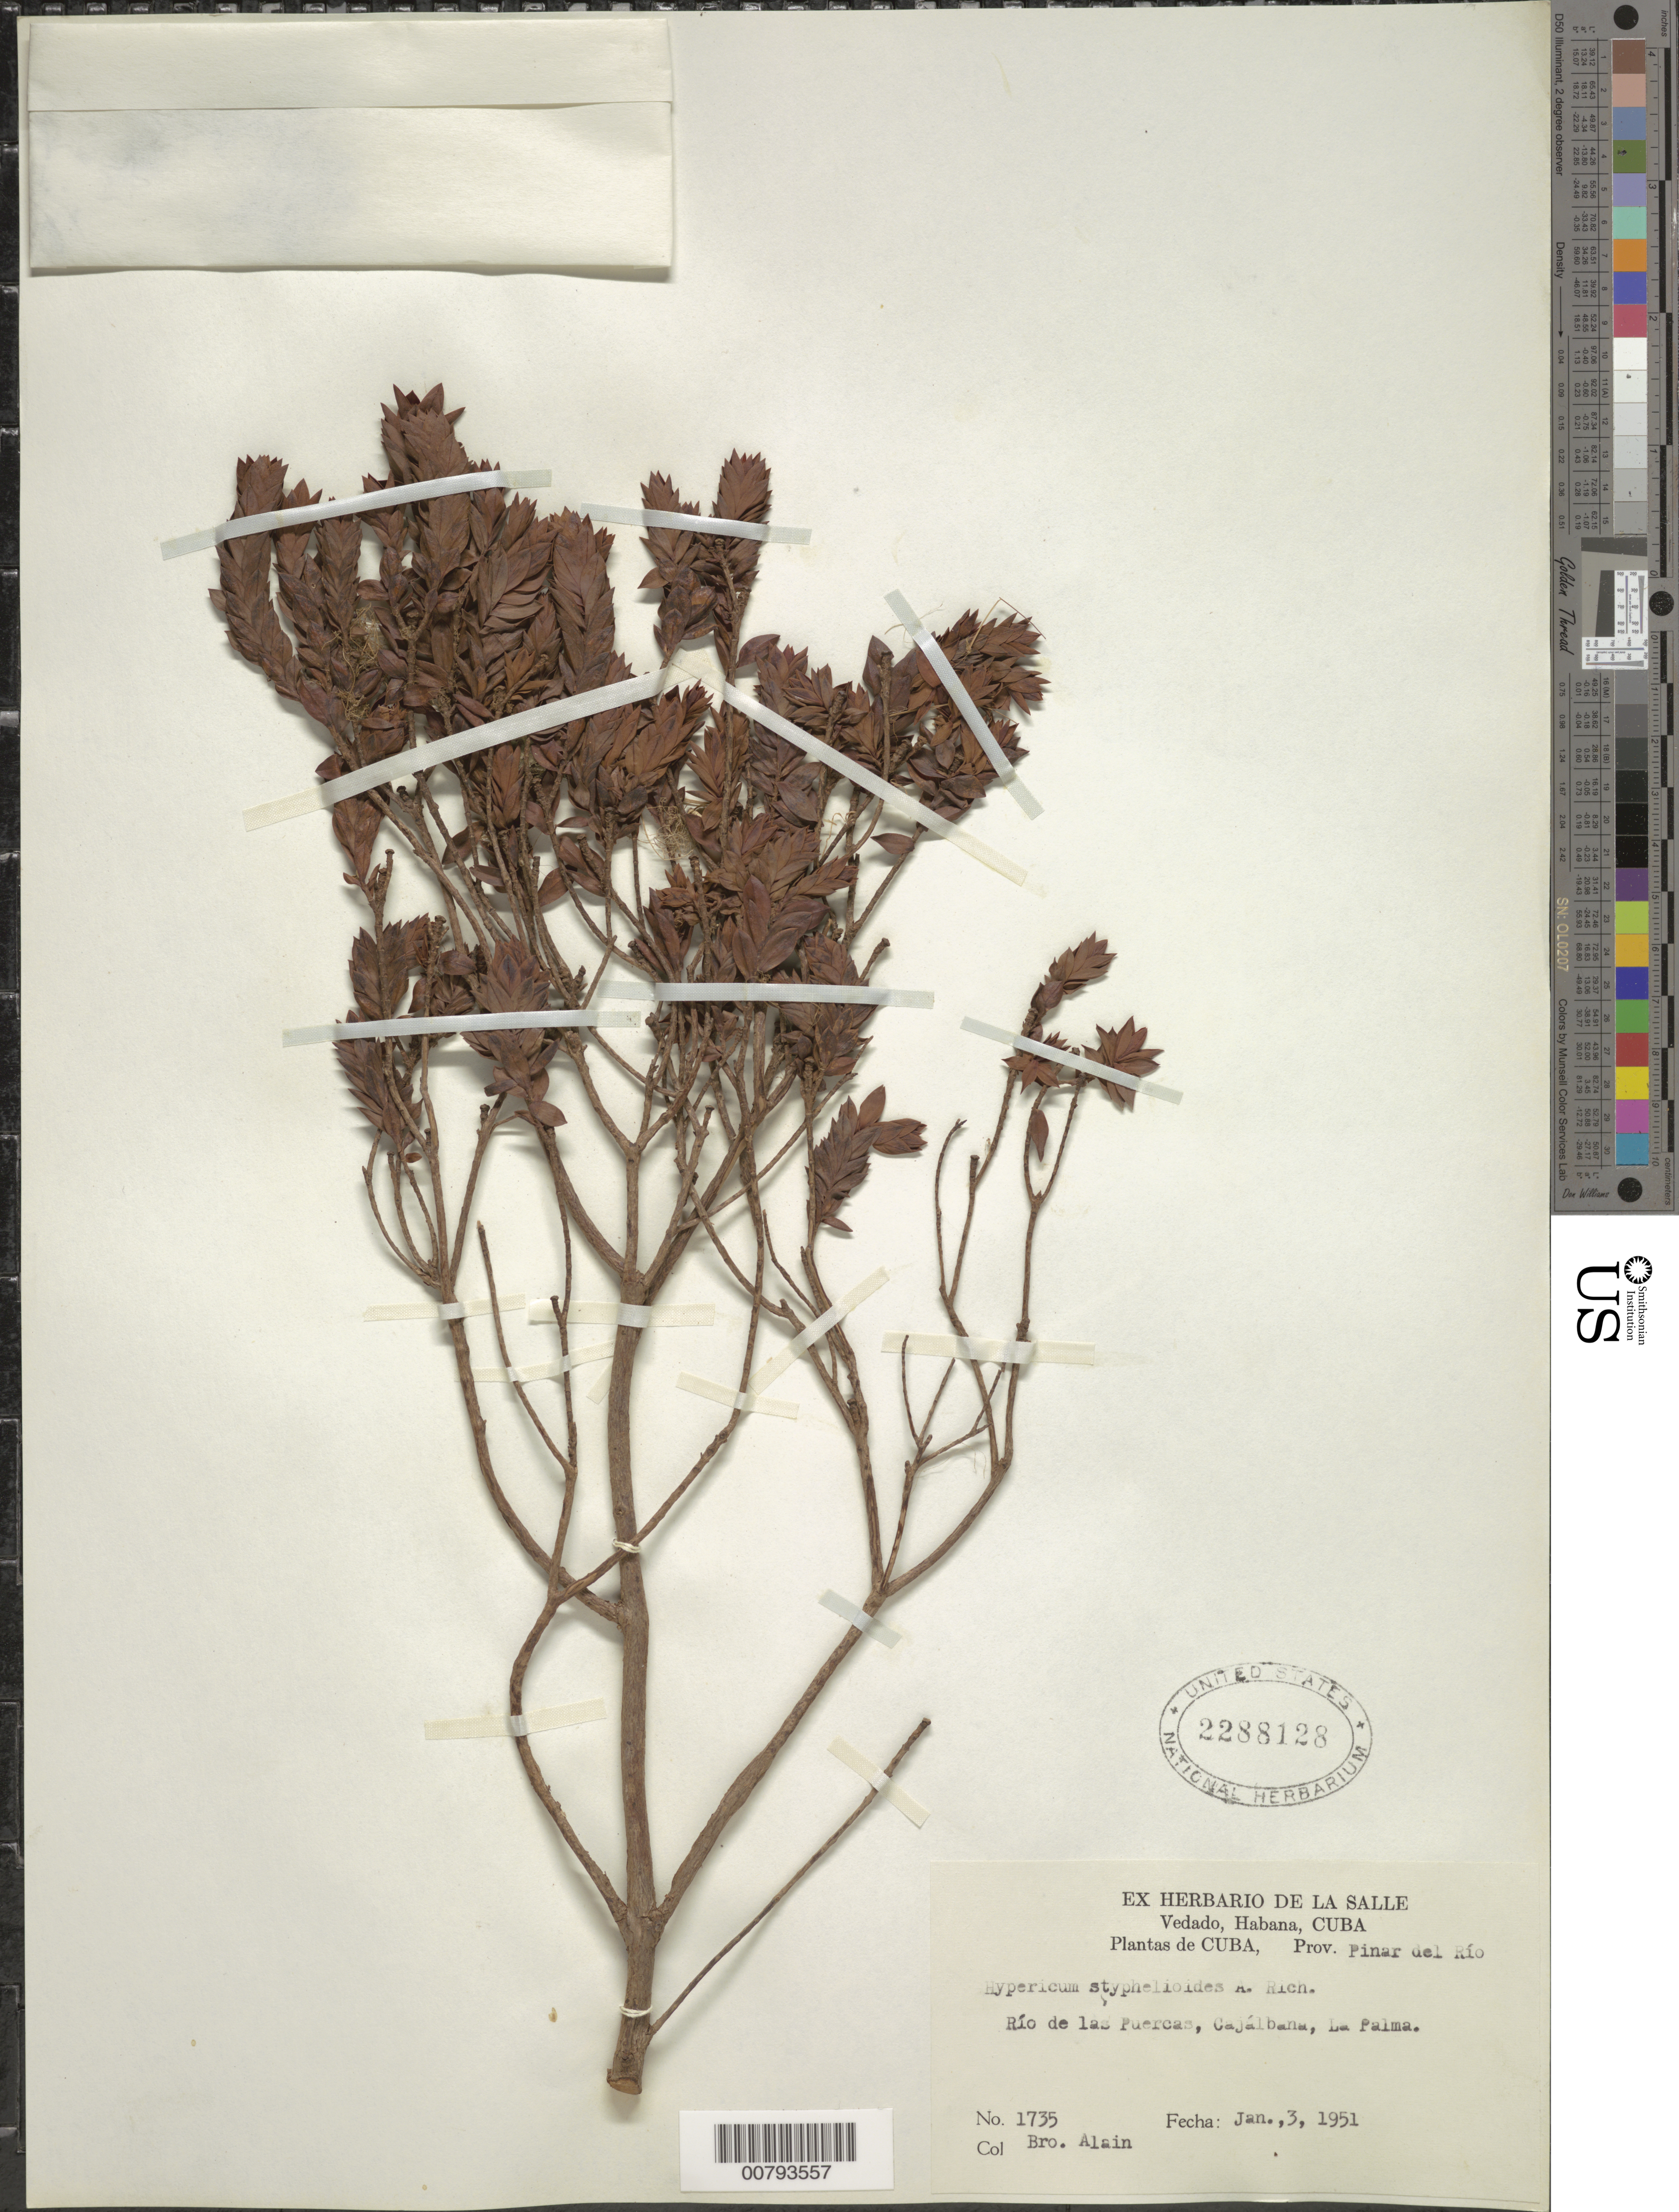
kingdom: Plantae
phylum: Tracheophyta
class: Magnoliopsida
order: Malpighiales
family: Hypericaceae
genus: Hypericum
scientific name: Hypericum styphelioides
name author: A. Rich.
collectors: A. H. Liogier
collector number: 1735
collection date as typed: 03 Jan 1951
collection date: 1951-01-03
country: Cuba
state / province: Pinar del Río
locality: Río de las Puercas, Cajálbana, La Palma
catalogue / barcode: US 2288128